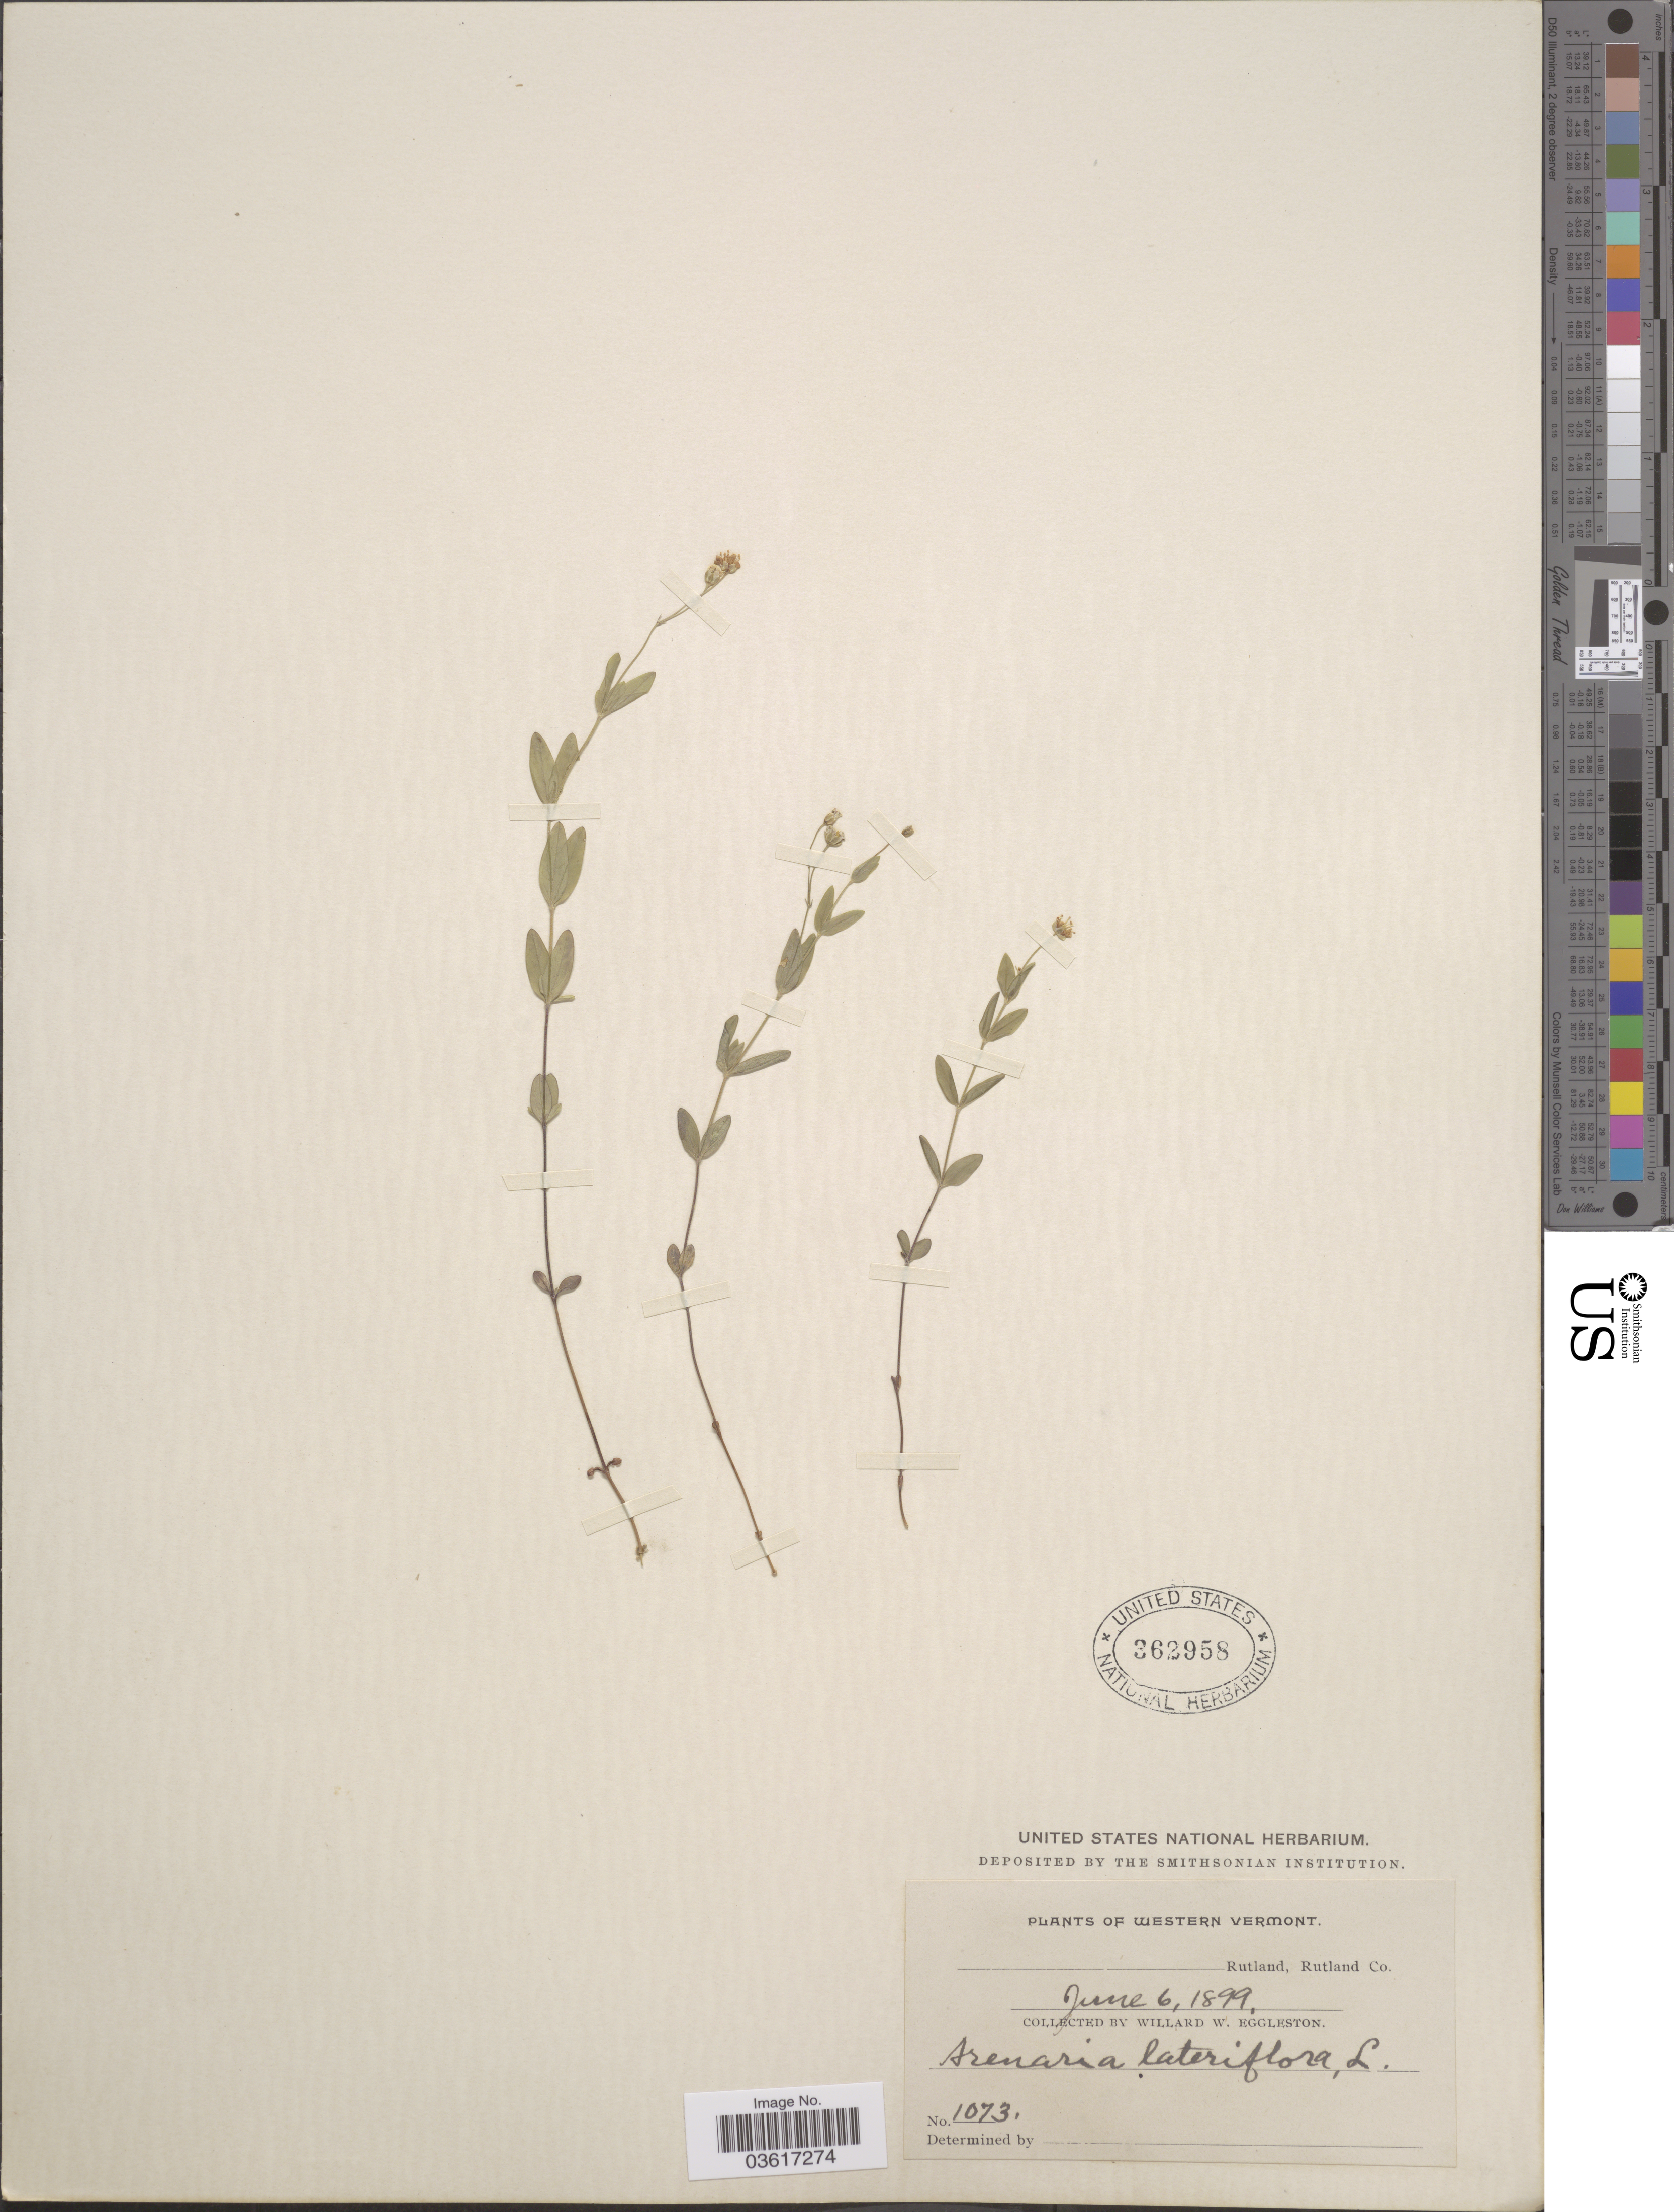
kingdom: Plantae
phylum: Tracheophyta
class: Magnoliopsida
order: Caryophyllales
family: Caryophyllaceae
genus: Moehringia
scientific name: Moehringia lateriflora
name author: (L.) Fenzl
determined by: Strong, Mark T., (BOT), Smithsonian Institution - National Museum of Natural History (UNITED STATES)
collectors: W. W. Eggleston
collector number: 1073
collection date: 1899-06-06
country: United States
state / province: Vermont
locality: Western Vermont. Rutland, Rutland Co.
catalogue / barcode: US 362958